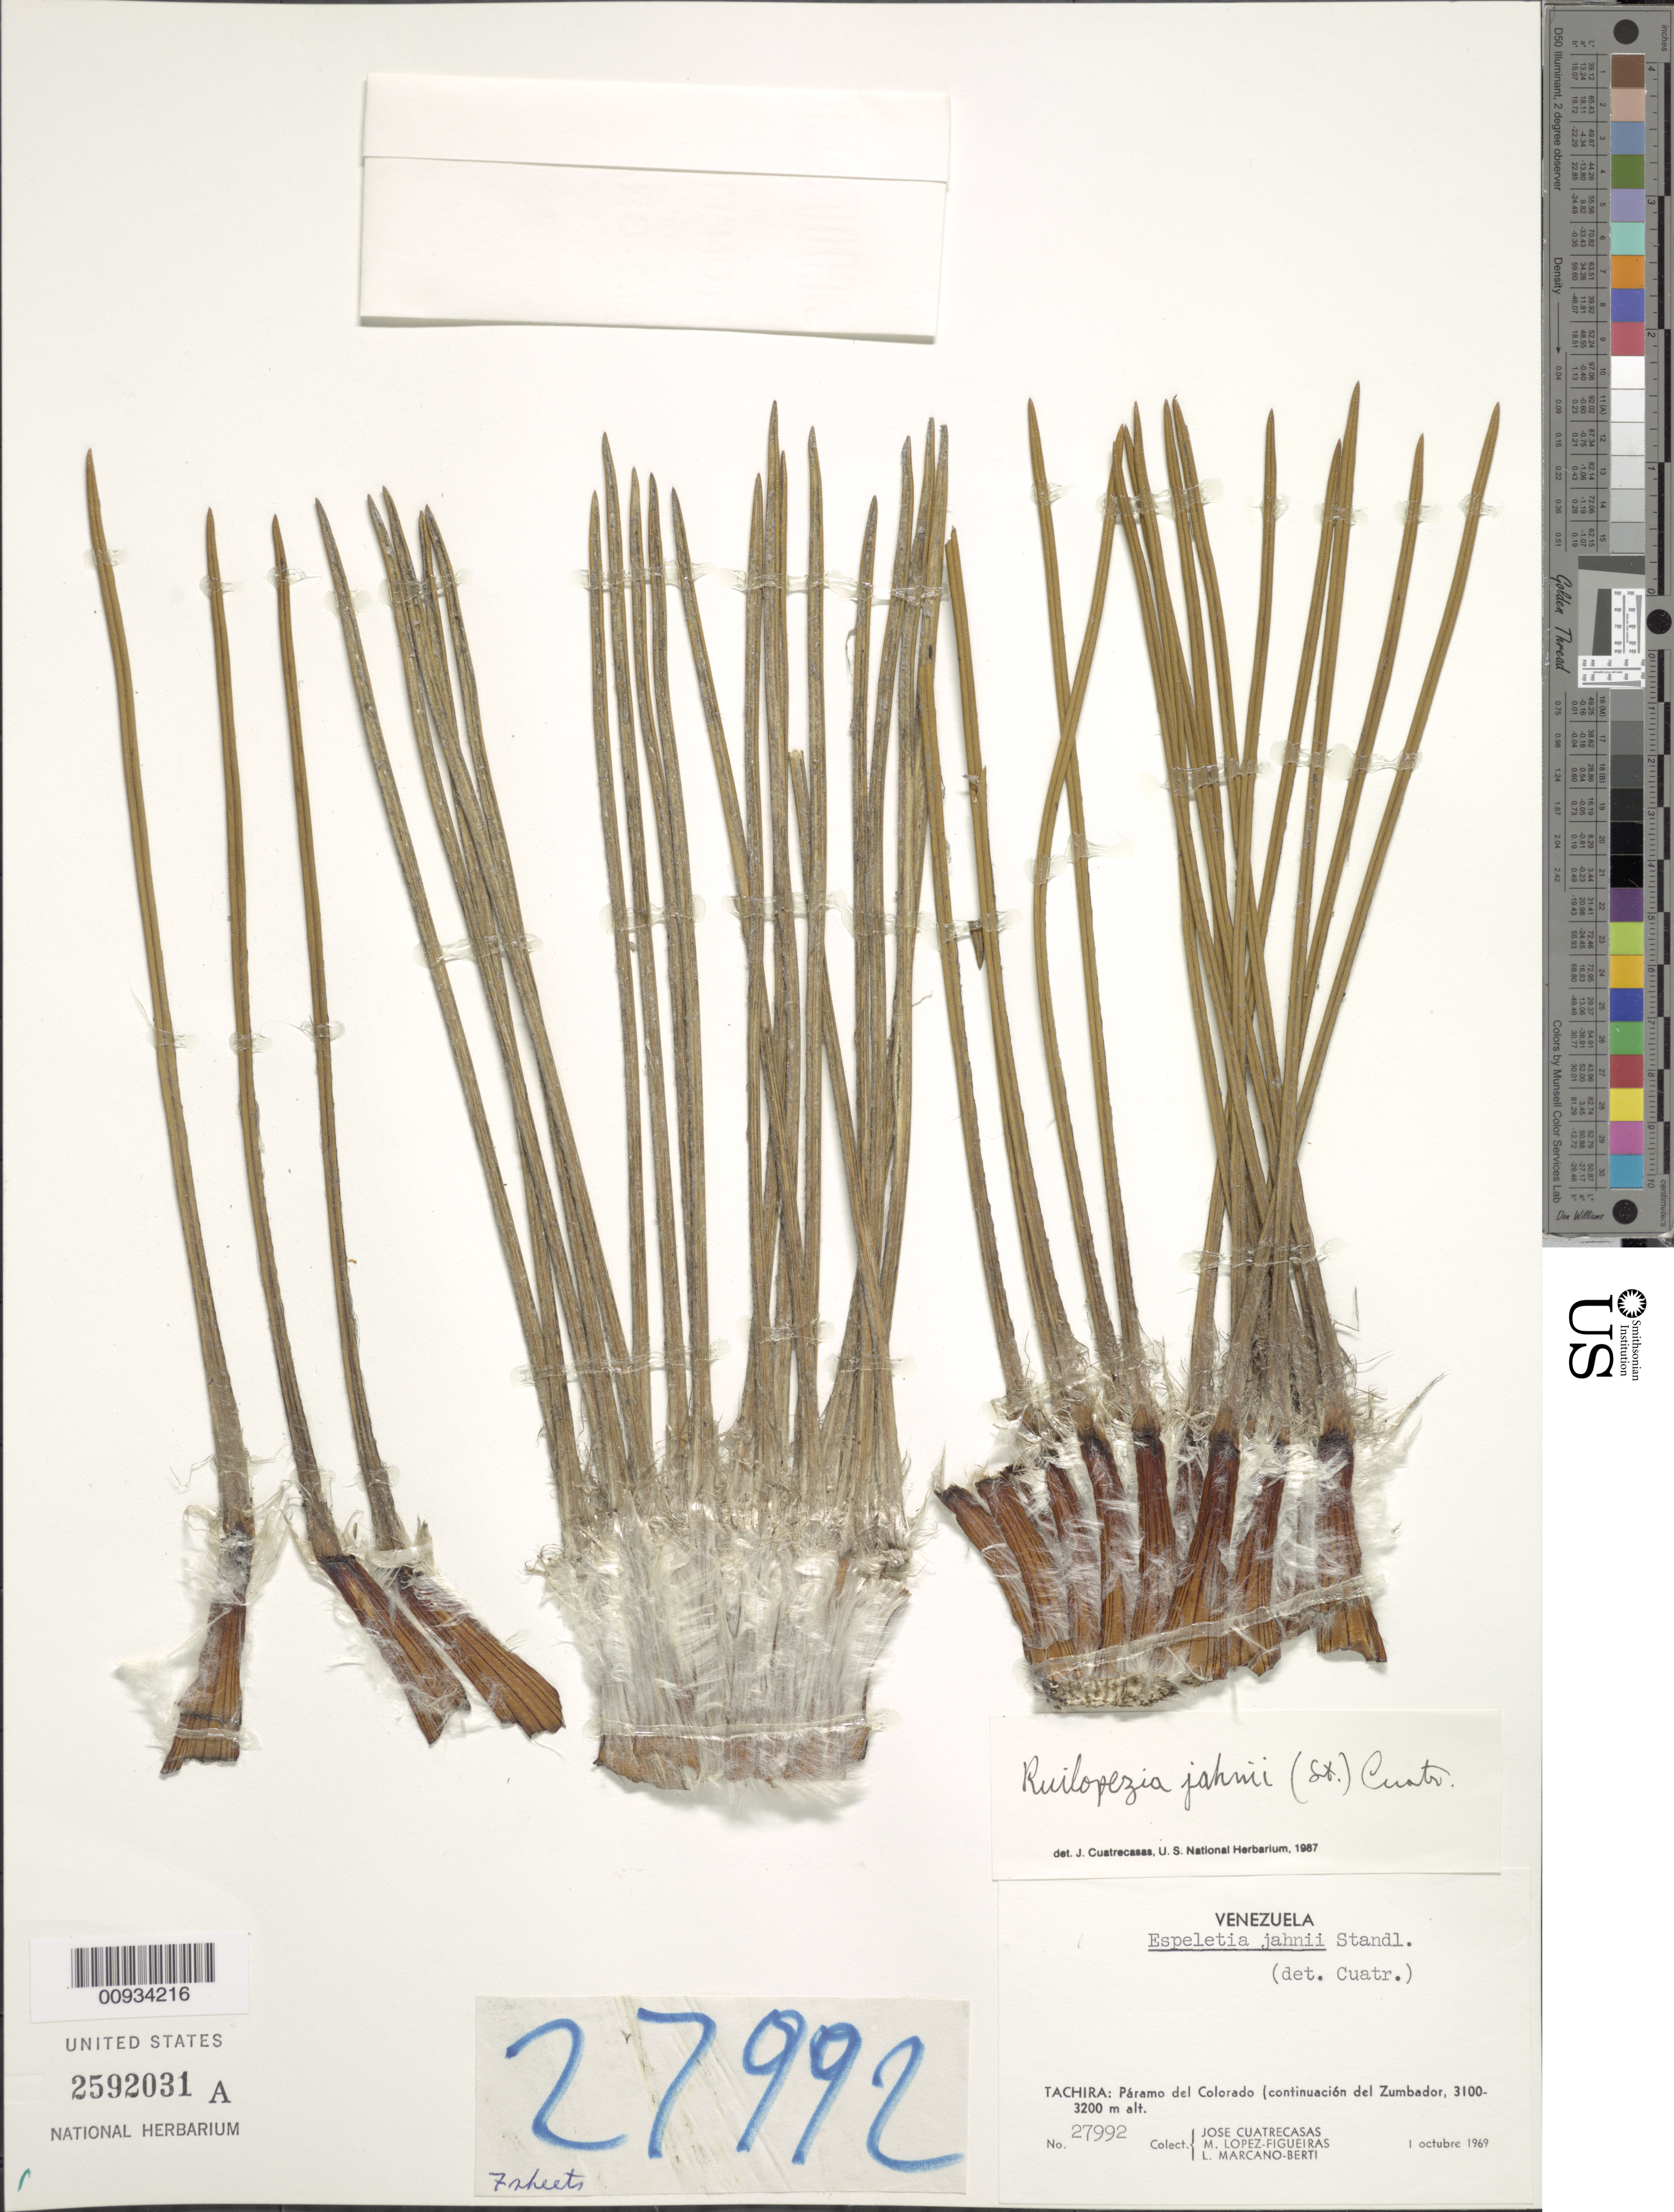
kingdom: Plantae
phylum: Tracheophyta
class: Magnoliopsida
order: Asterales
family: Asteraceae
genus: Ruilopezia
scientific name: Ruilopezia jahnii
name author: (Standl.) Cuatrec.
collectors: J. Cuatrecasas, M. López Figueiras & L. Marcano-Berti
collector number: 27992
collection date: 1969-10-01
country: Venezuela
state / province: Tachira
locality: Paramo del Colorado (continuacion del Zumbador)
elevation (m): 3100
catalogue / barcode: US 2592031A